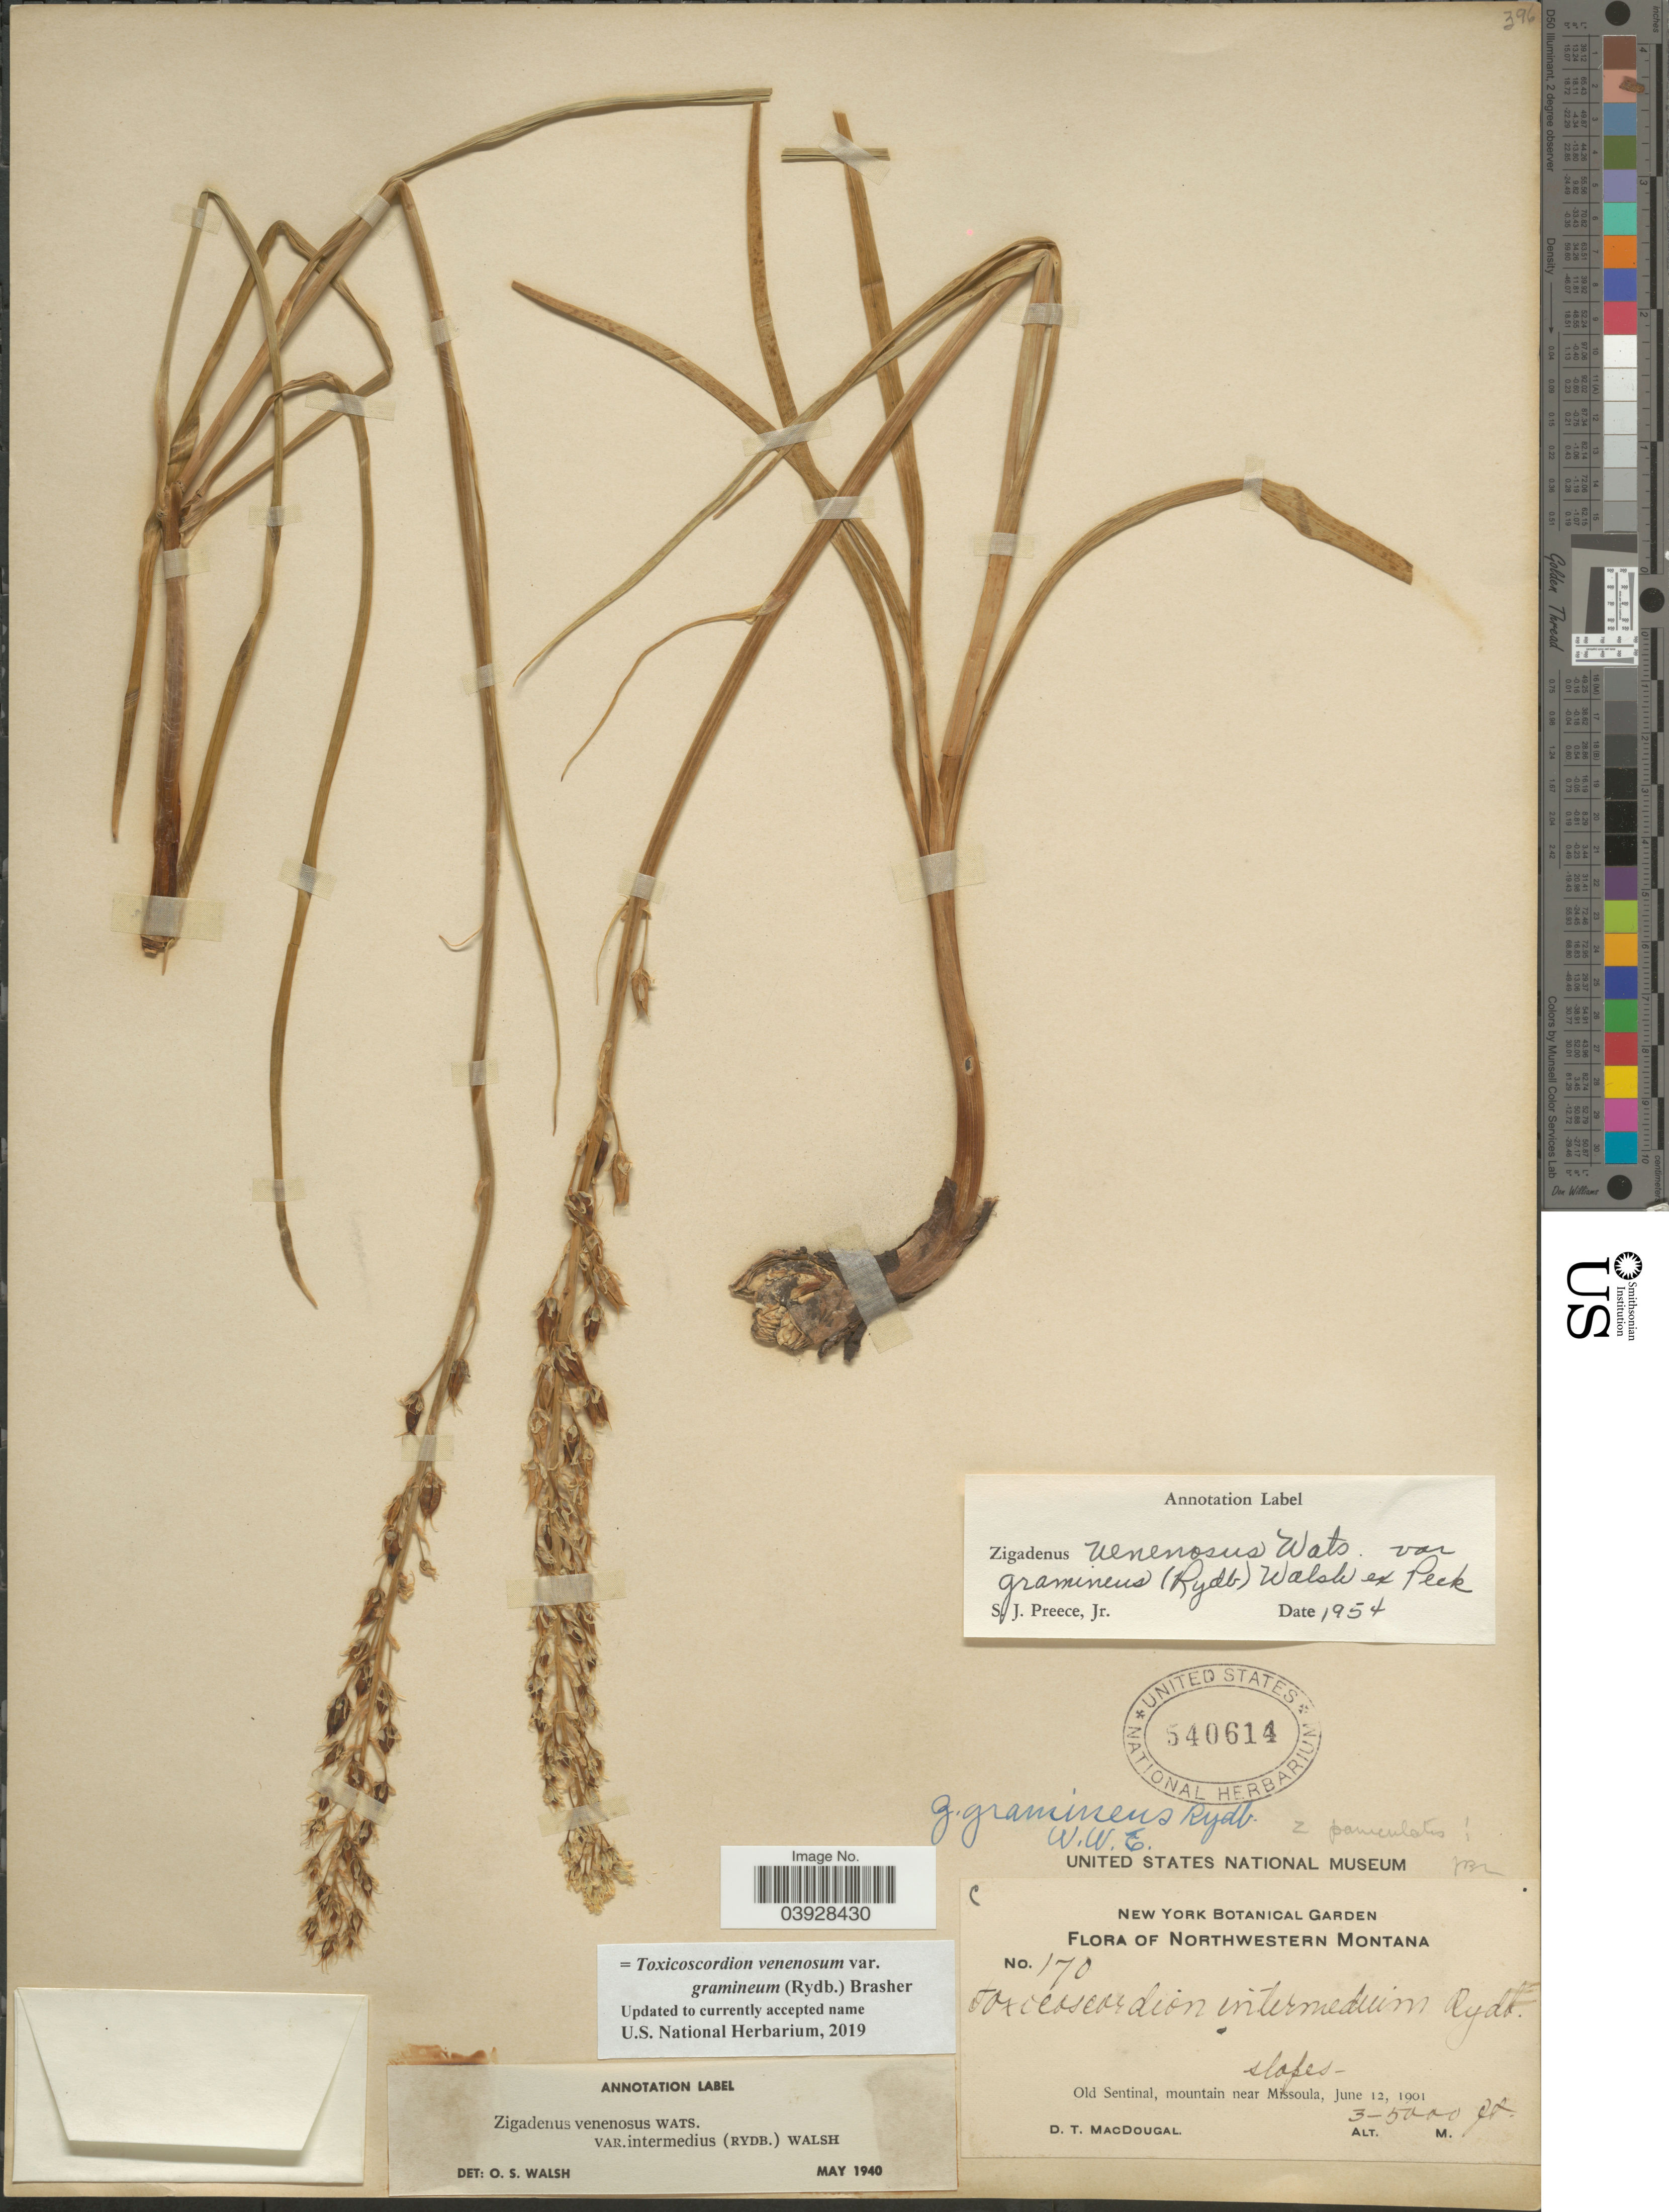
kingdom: Plantae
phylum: Tracheophyta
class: Liliopsida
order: Liliales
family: Melanthiaceae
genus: Toxicoscordion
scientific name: Toxicoscordion venenosum var. gramineum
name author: (Rydb.) Brasher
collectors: D. T. MacDougal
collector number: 170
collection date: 1901-06-12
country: United States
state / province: Montana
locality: Northwestern Montana. Slopes. Old Sentinal, mountain near Missoula.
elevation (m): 914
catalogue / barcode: US 540614